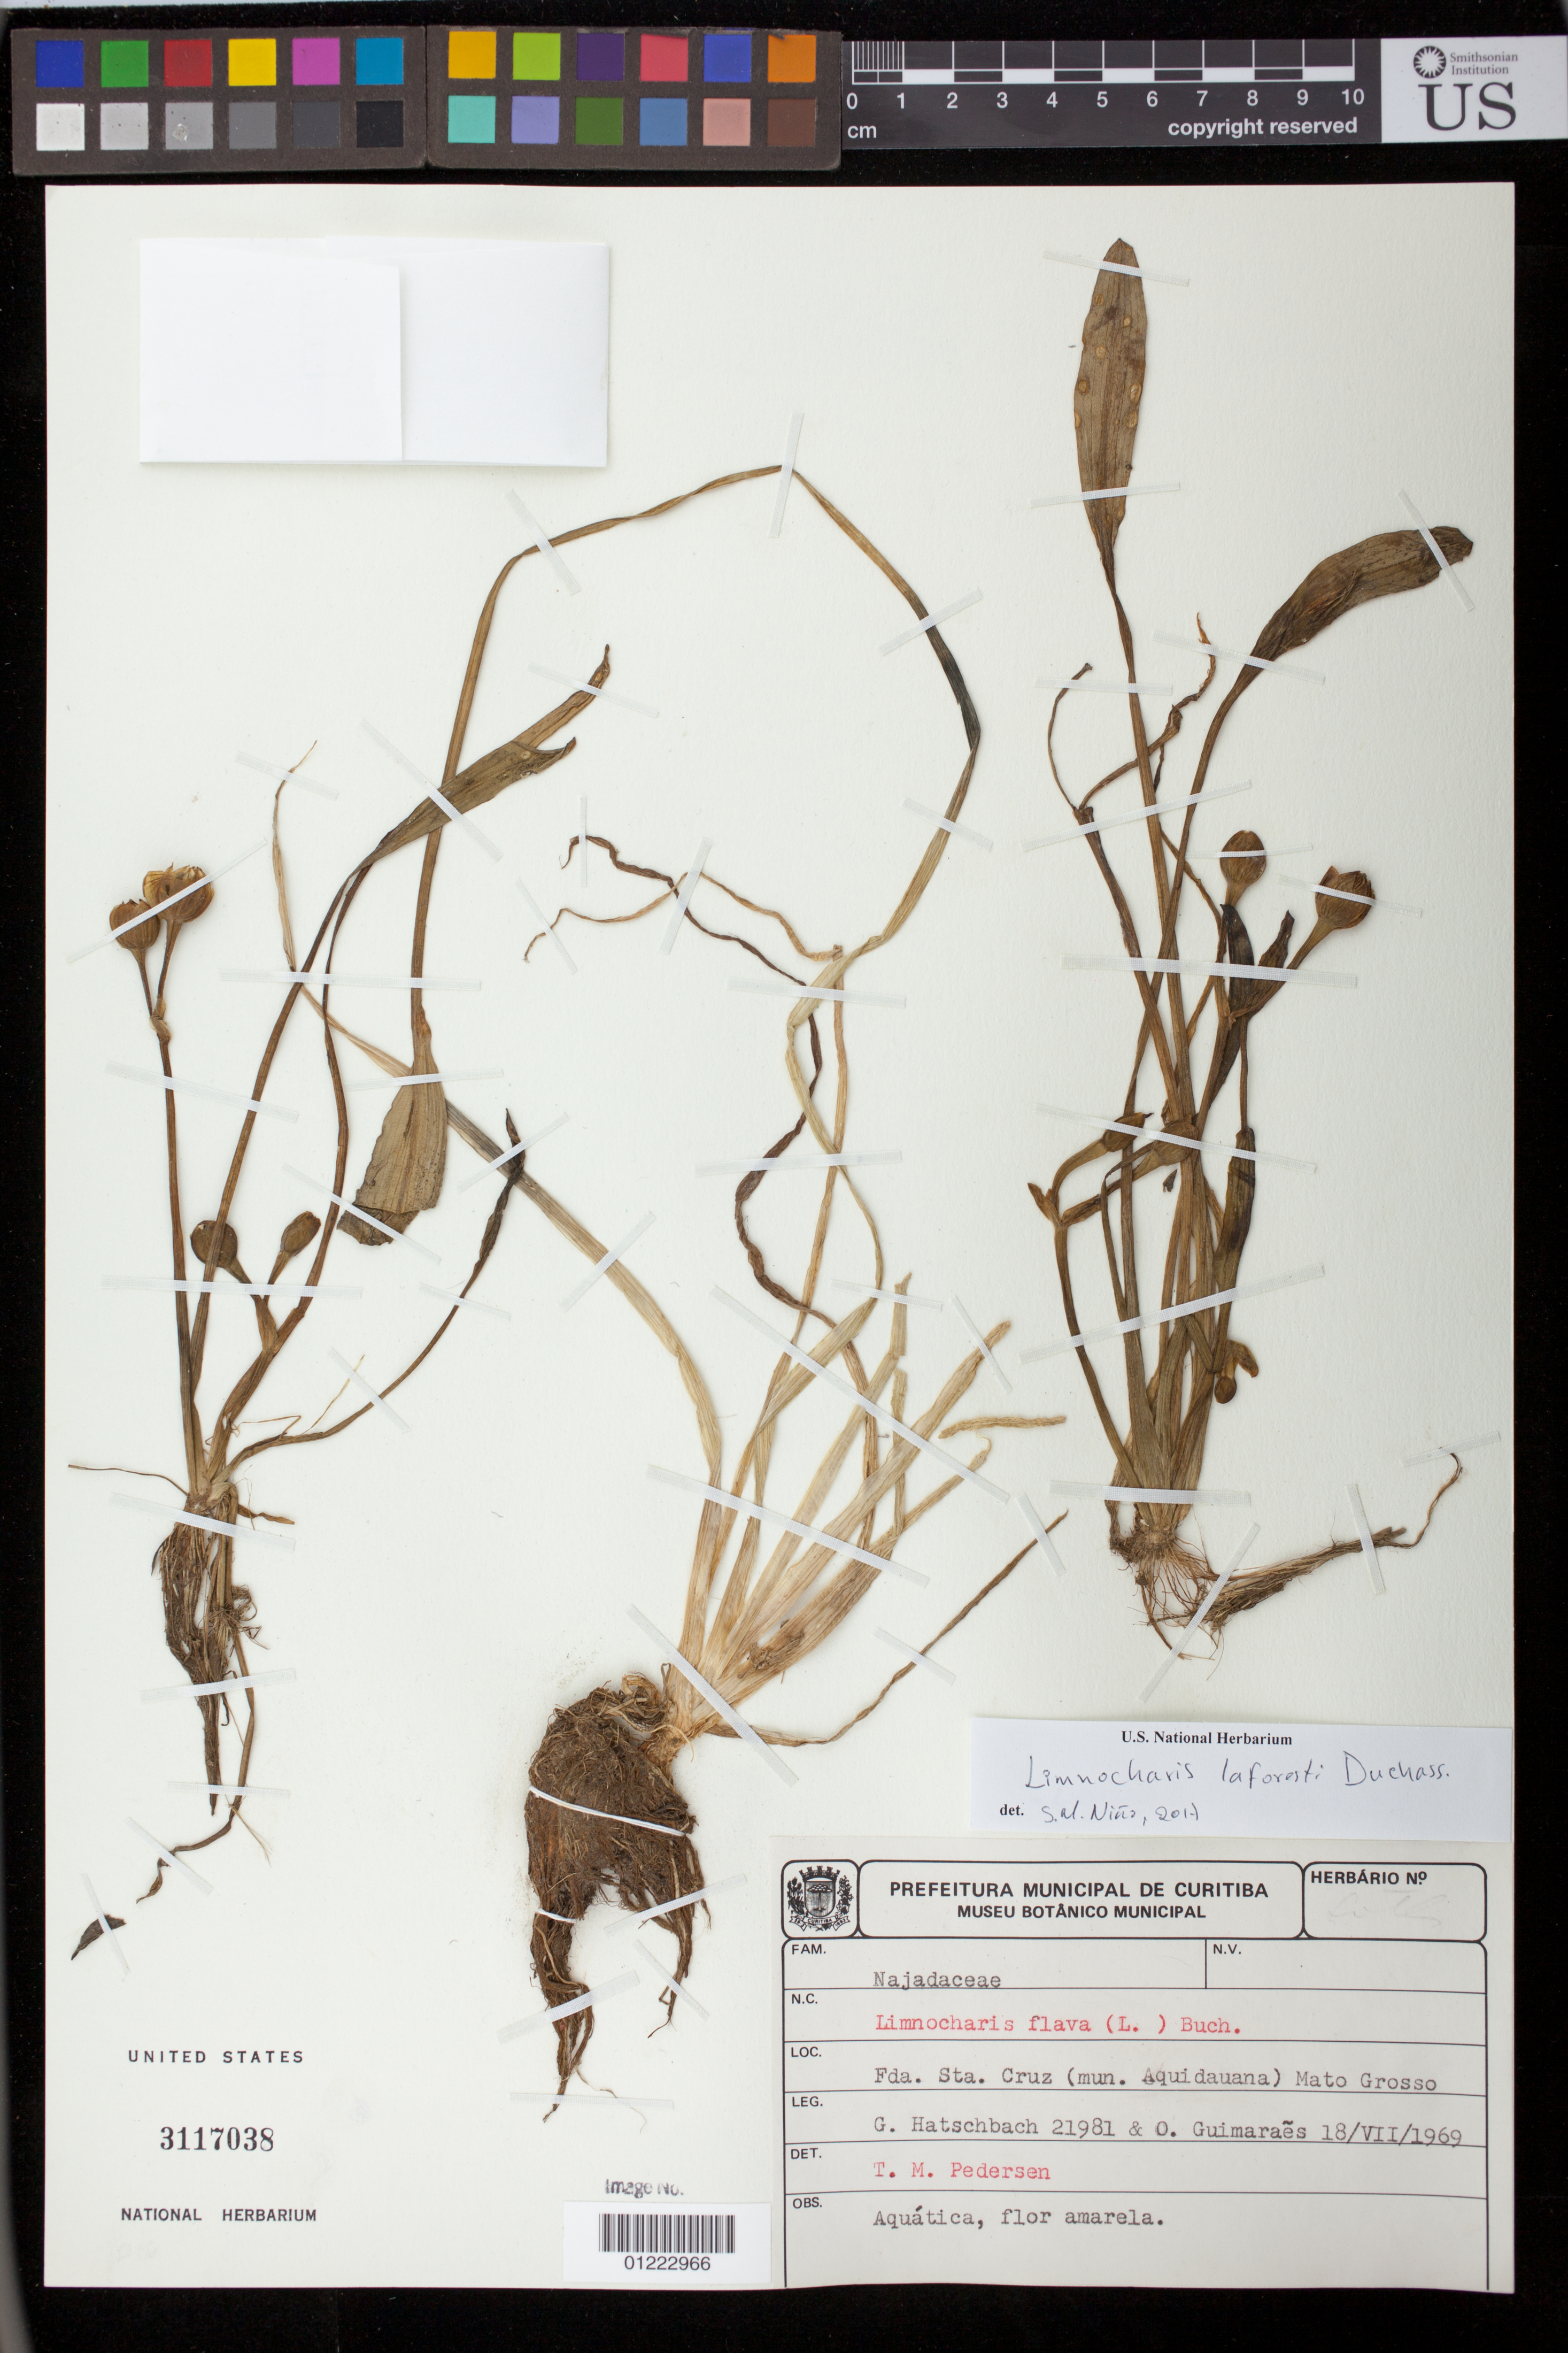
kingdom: Plantae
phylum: Tracheophyta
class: Liliopsida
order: Alismatales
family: Alismataceae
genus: Limnocharis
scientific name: Limnocharis laforestii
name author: Duchass. ex Griseb.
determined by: Niño, S. M., (PORT), BioCentro-UNELLEZ (VENEZUELA)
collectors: G. Hatschbach & O. Guimarães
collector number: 21981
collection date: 1969-07-18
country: Brazil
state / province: Paraná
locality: Curitiba Fda. Sta. Cruz (Mun. Aquidauana) Mato Grosso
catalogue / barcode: US 3117038